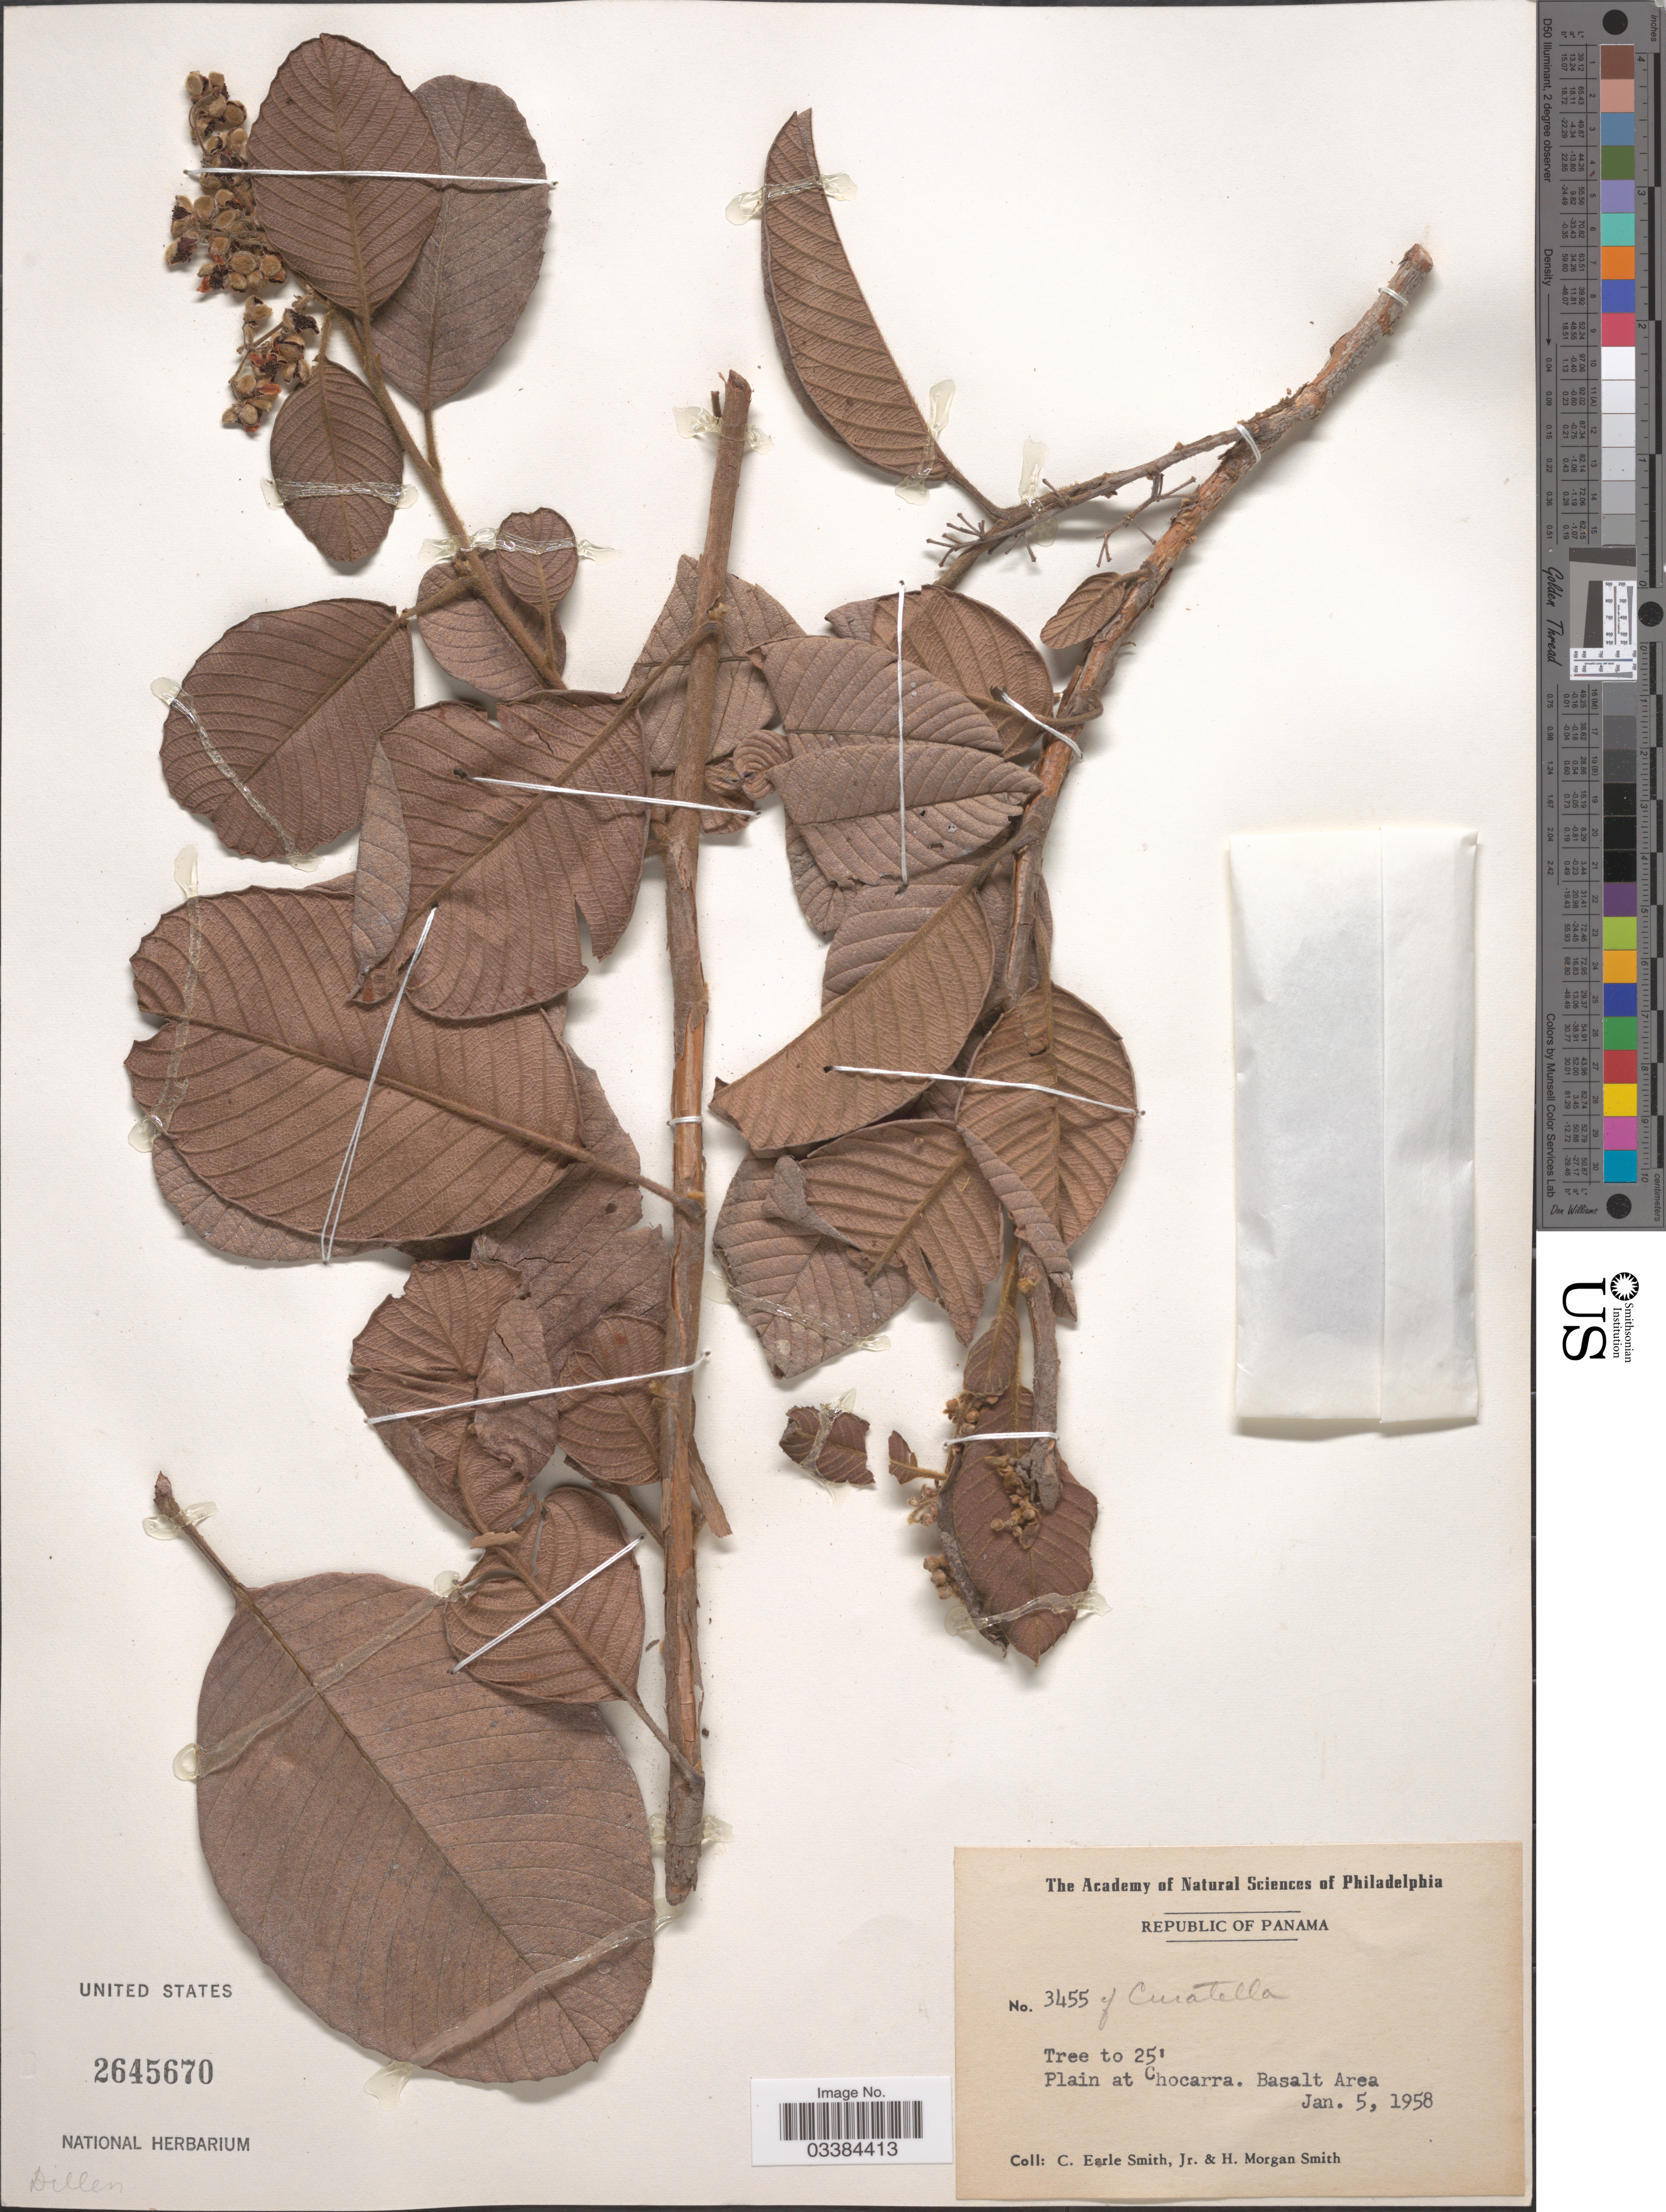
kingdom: Plantae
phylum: Tracheophyta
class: Magnoliopsida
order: Dilleniales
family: Dilleniaceae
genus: Curatella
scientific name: Curatella americana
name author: L.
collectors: C. E. Smith Jr. & H. M. Smith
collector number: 3455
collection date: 1958-01-05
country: Panama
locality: Plain at Chocarra. Basalt Area.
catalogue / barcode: US 2645670